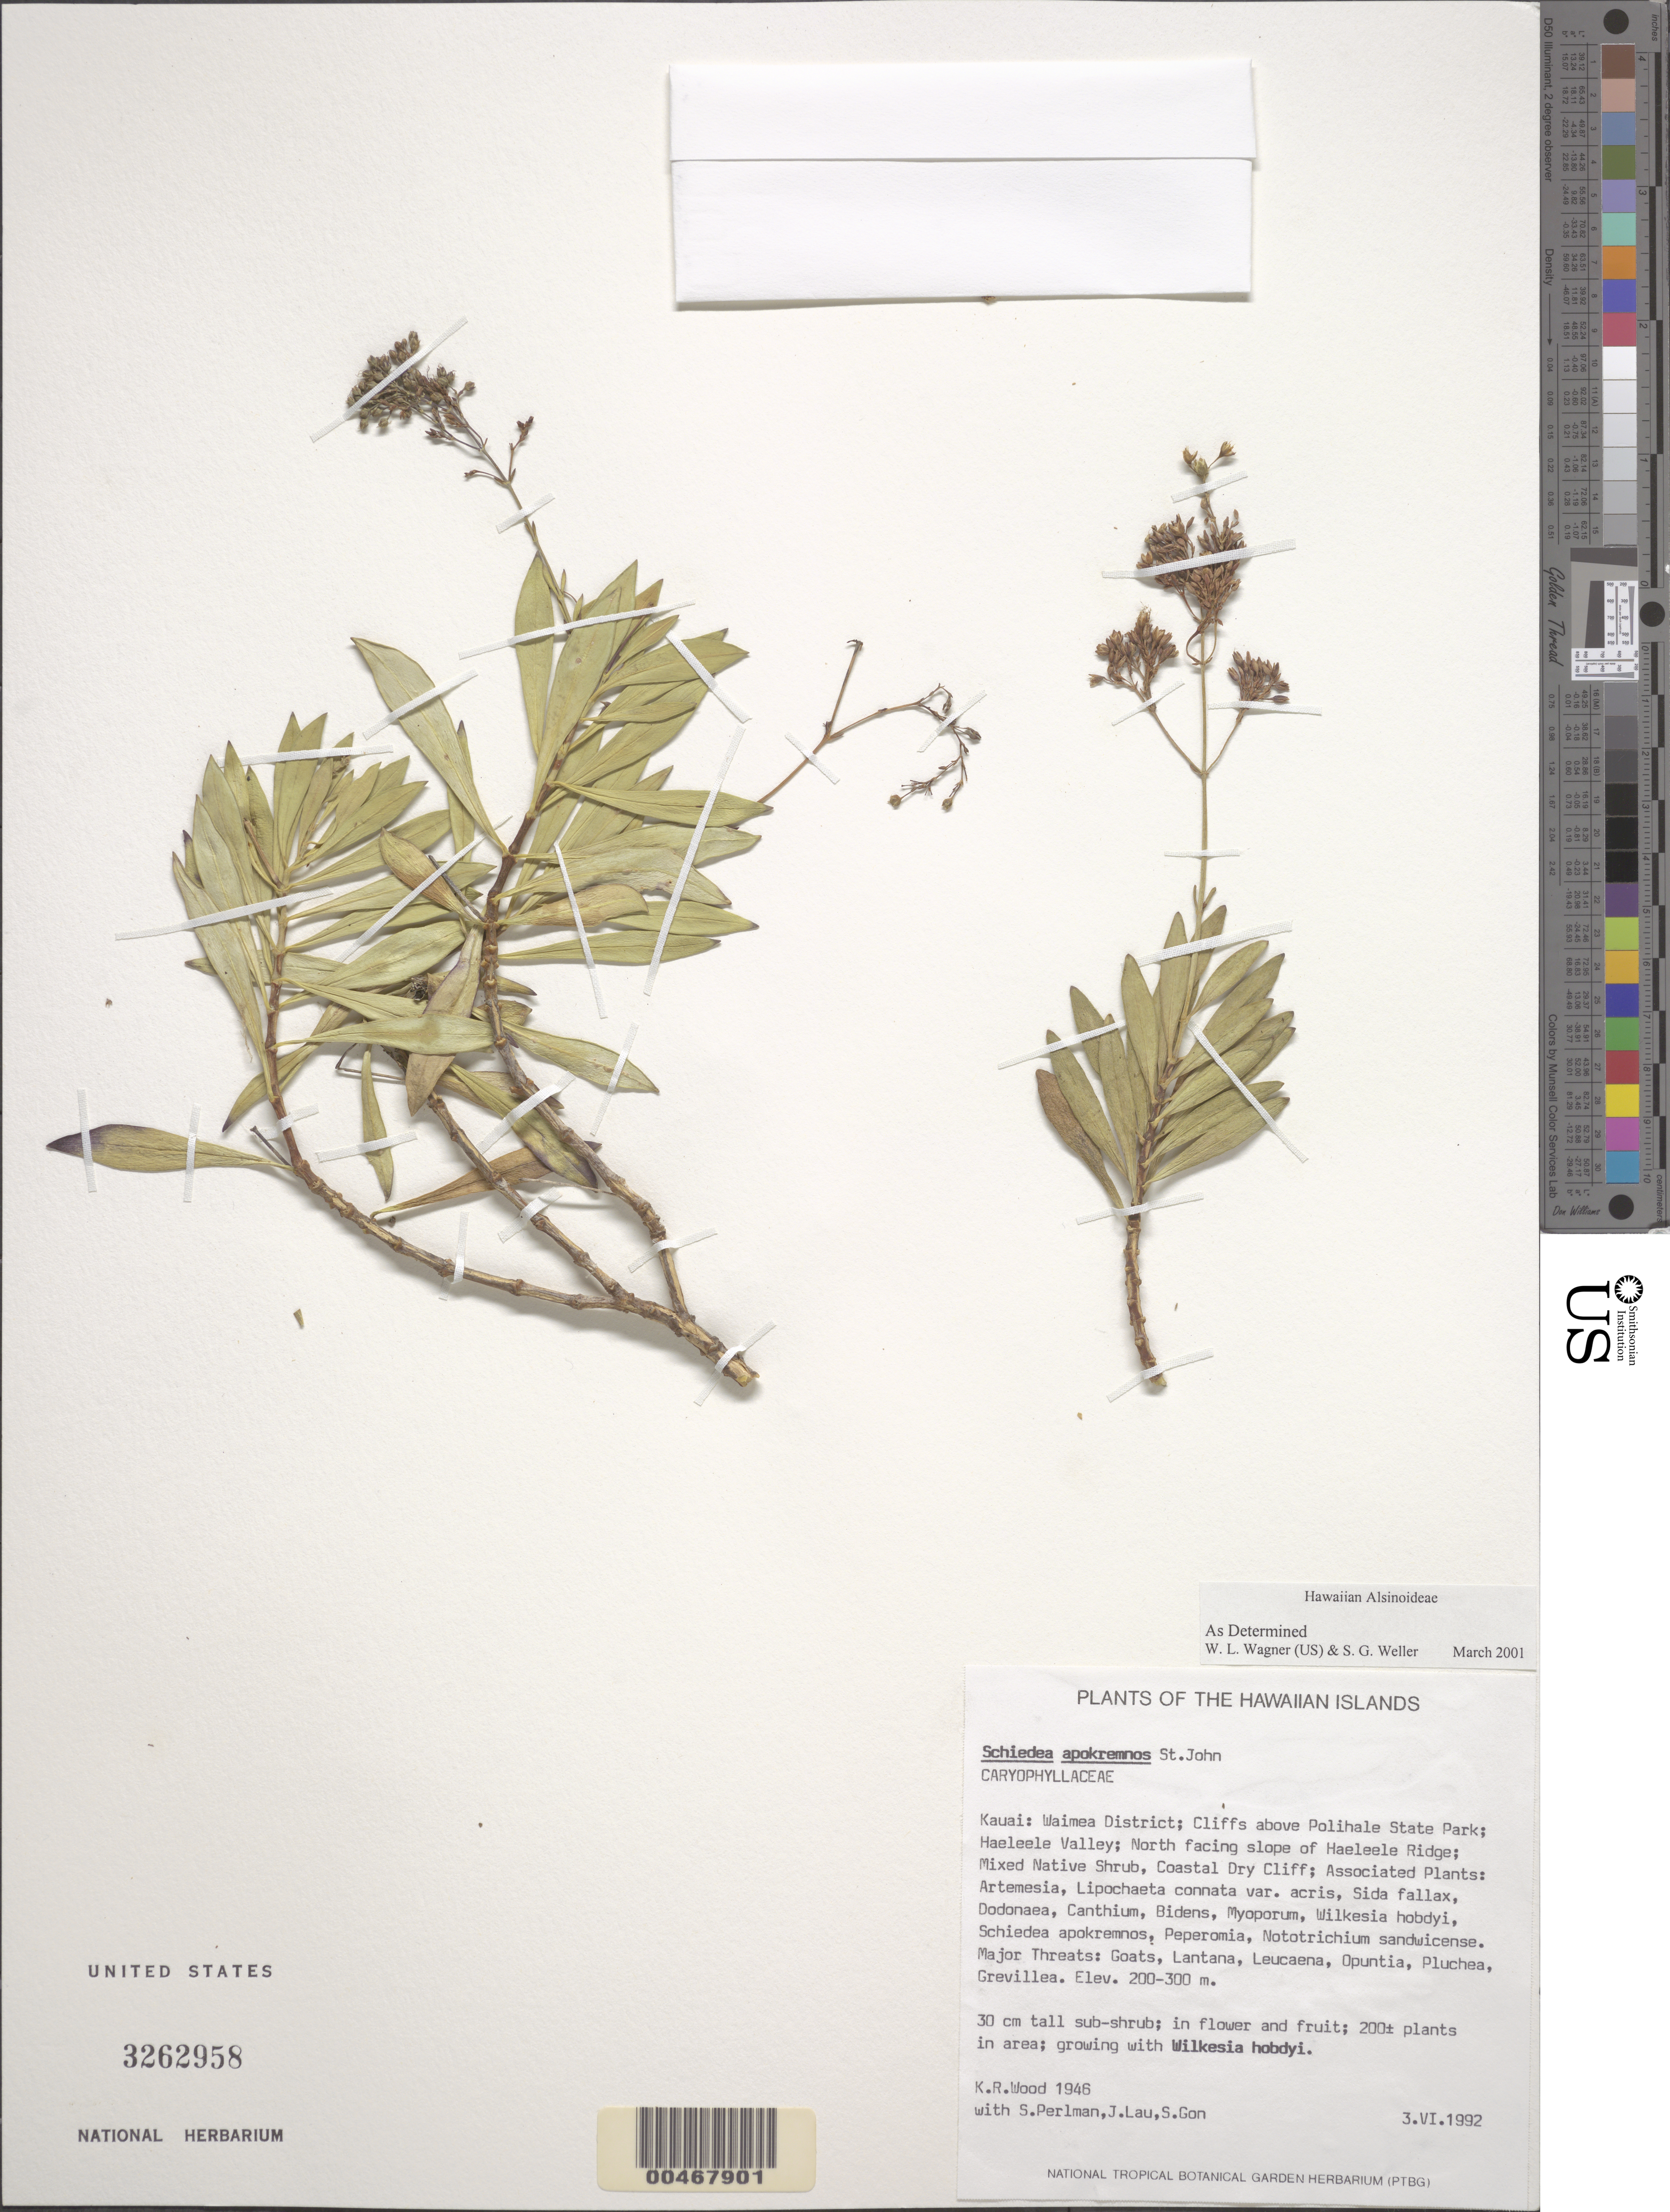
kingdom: Plantae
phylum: Tracheophyta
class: Magnoliopsida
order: Caryophyllales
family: Caryophyllaceae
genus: Schiedea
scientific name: Schiedea apokremnos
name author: H. St. John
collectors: K. R. Wood, S. P. Perlman, J. Lau & S. Gon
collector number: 1946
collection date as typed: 3 Jun 1992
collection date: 1992-06-03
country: United States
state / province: Hawaii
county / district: Kauai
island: Kaua'i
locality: Waimea Dist., cliffs above Polihale State Park, Haeleele Valley, N facing slope of Haeleele Ridge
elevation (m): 200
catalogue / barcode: US 3262958